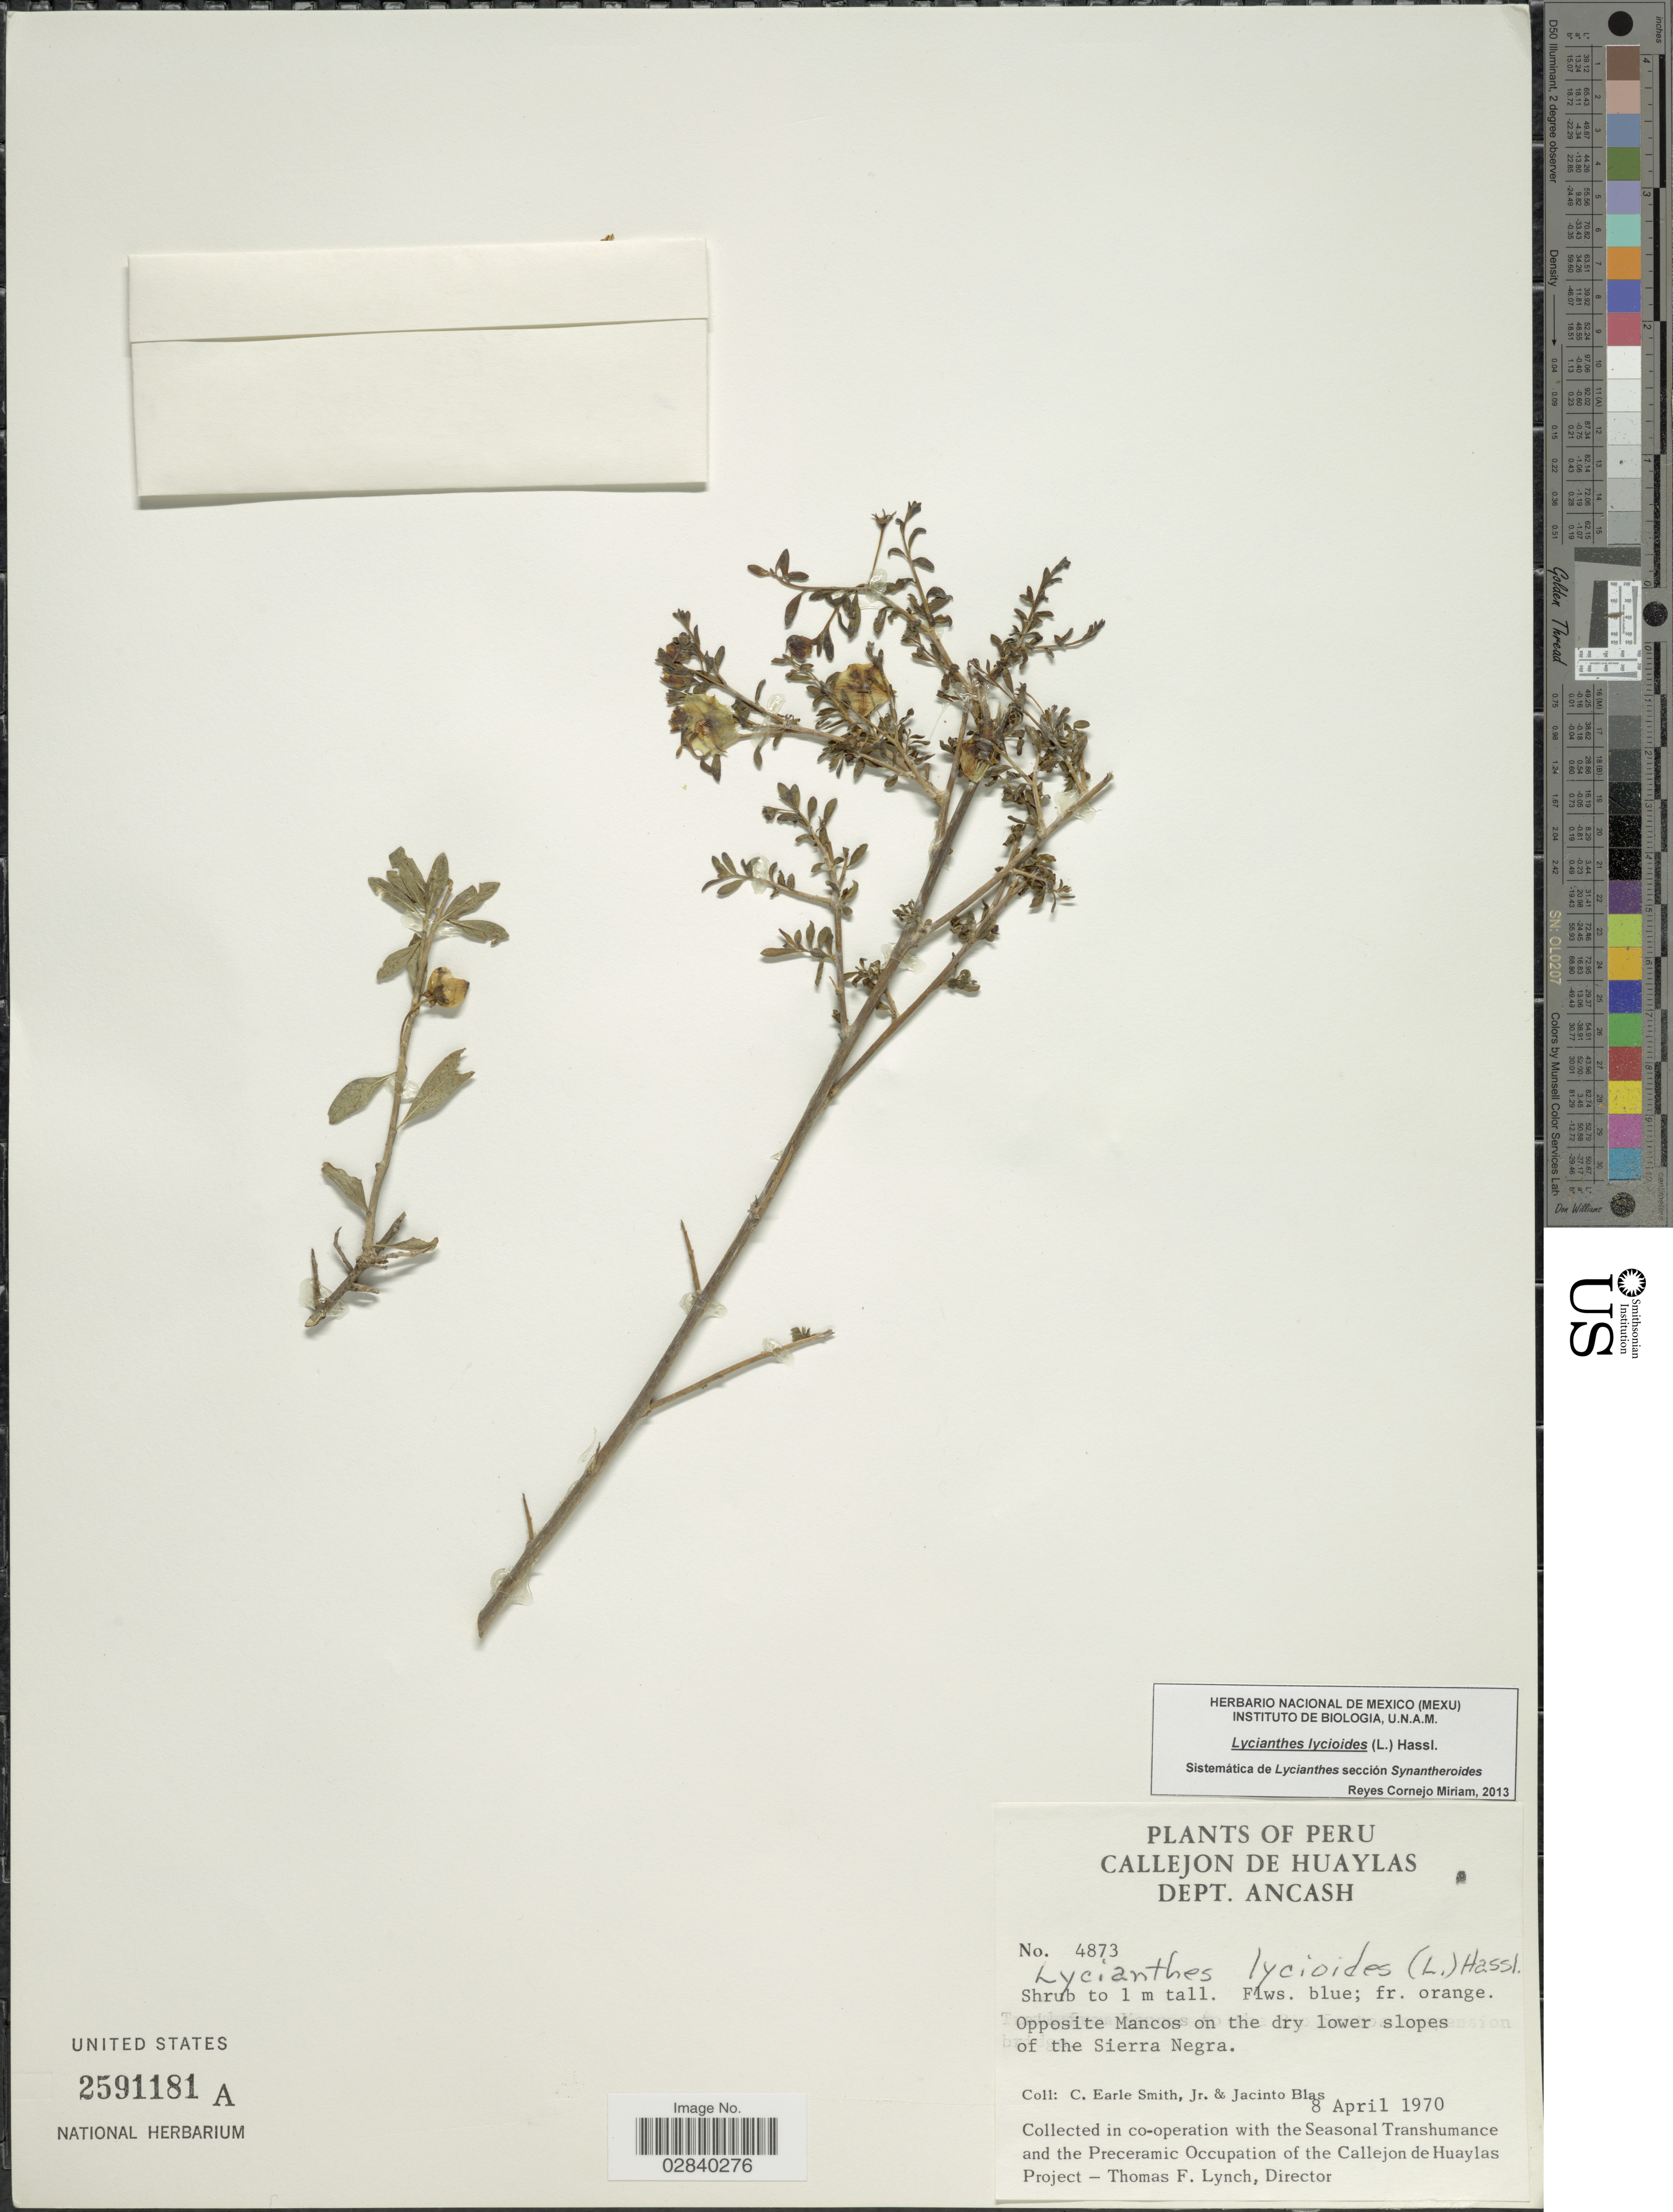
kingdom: Plantae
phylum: Tracheophyta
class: Magnoliopsida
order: Solanales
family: Solanaceae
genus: Lycianthes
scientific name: Lycianthes lycioides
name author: (L.) Hassl.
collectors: C. E. Smith Jr. & J. Blas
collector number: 4873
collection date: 1970-04-08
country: Peru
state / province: Ancash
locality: Callejon de Huaylas. Dept. Ancash. Opposite Mancos on the dry lower slopes of the Sierra Negra.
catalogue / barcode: US 2591181A